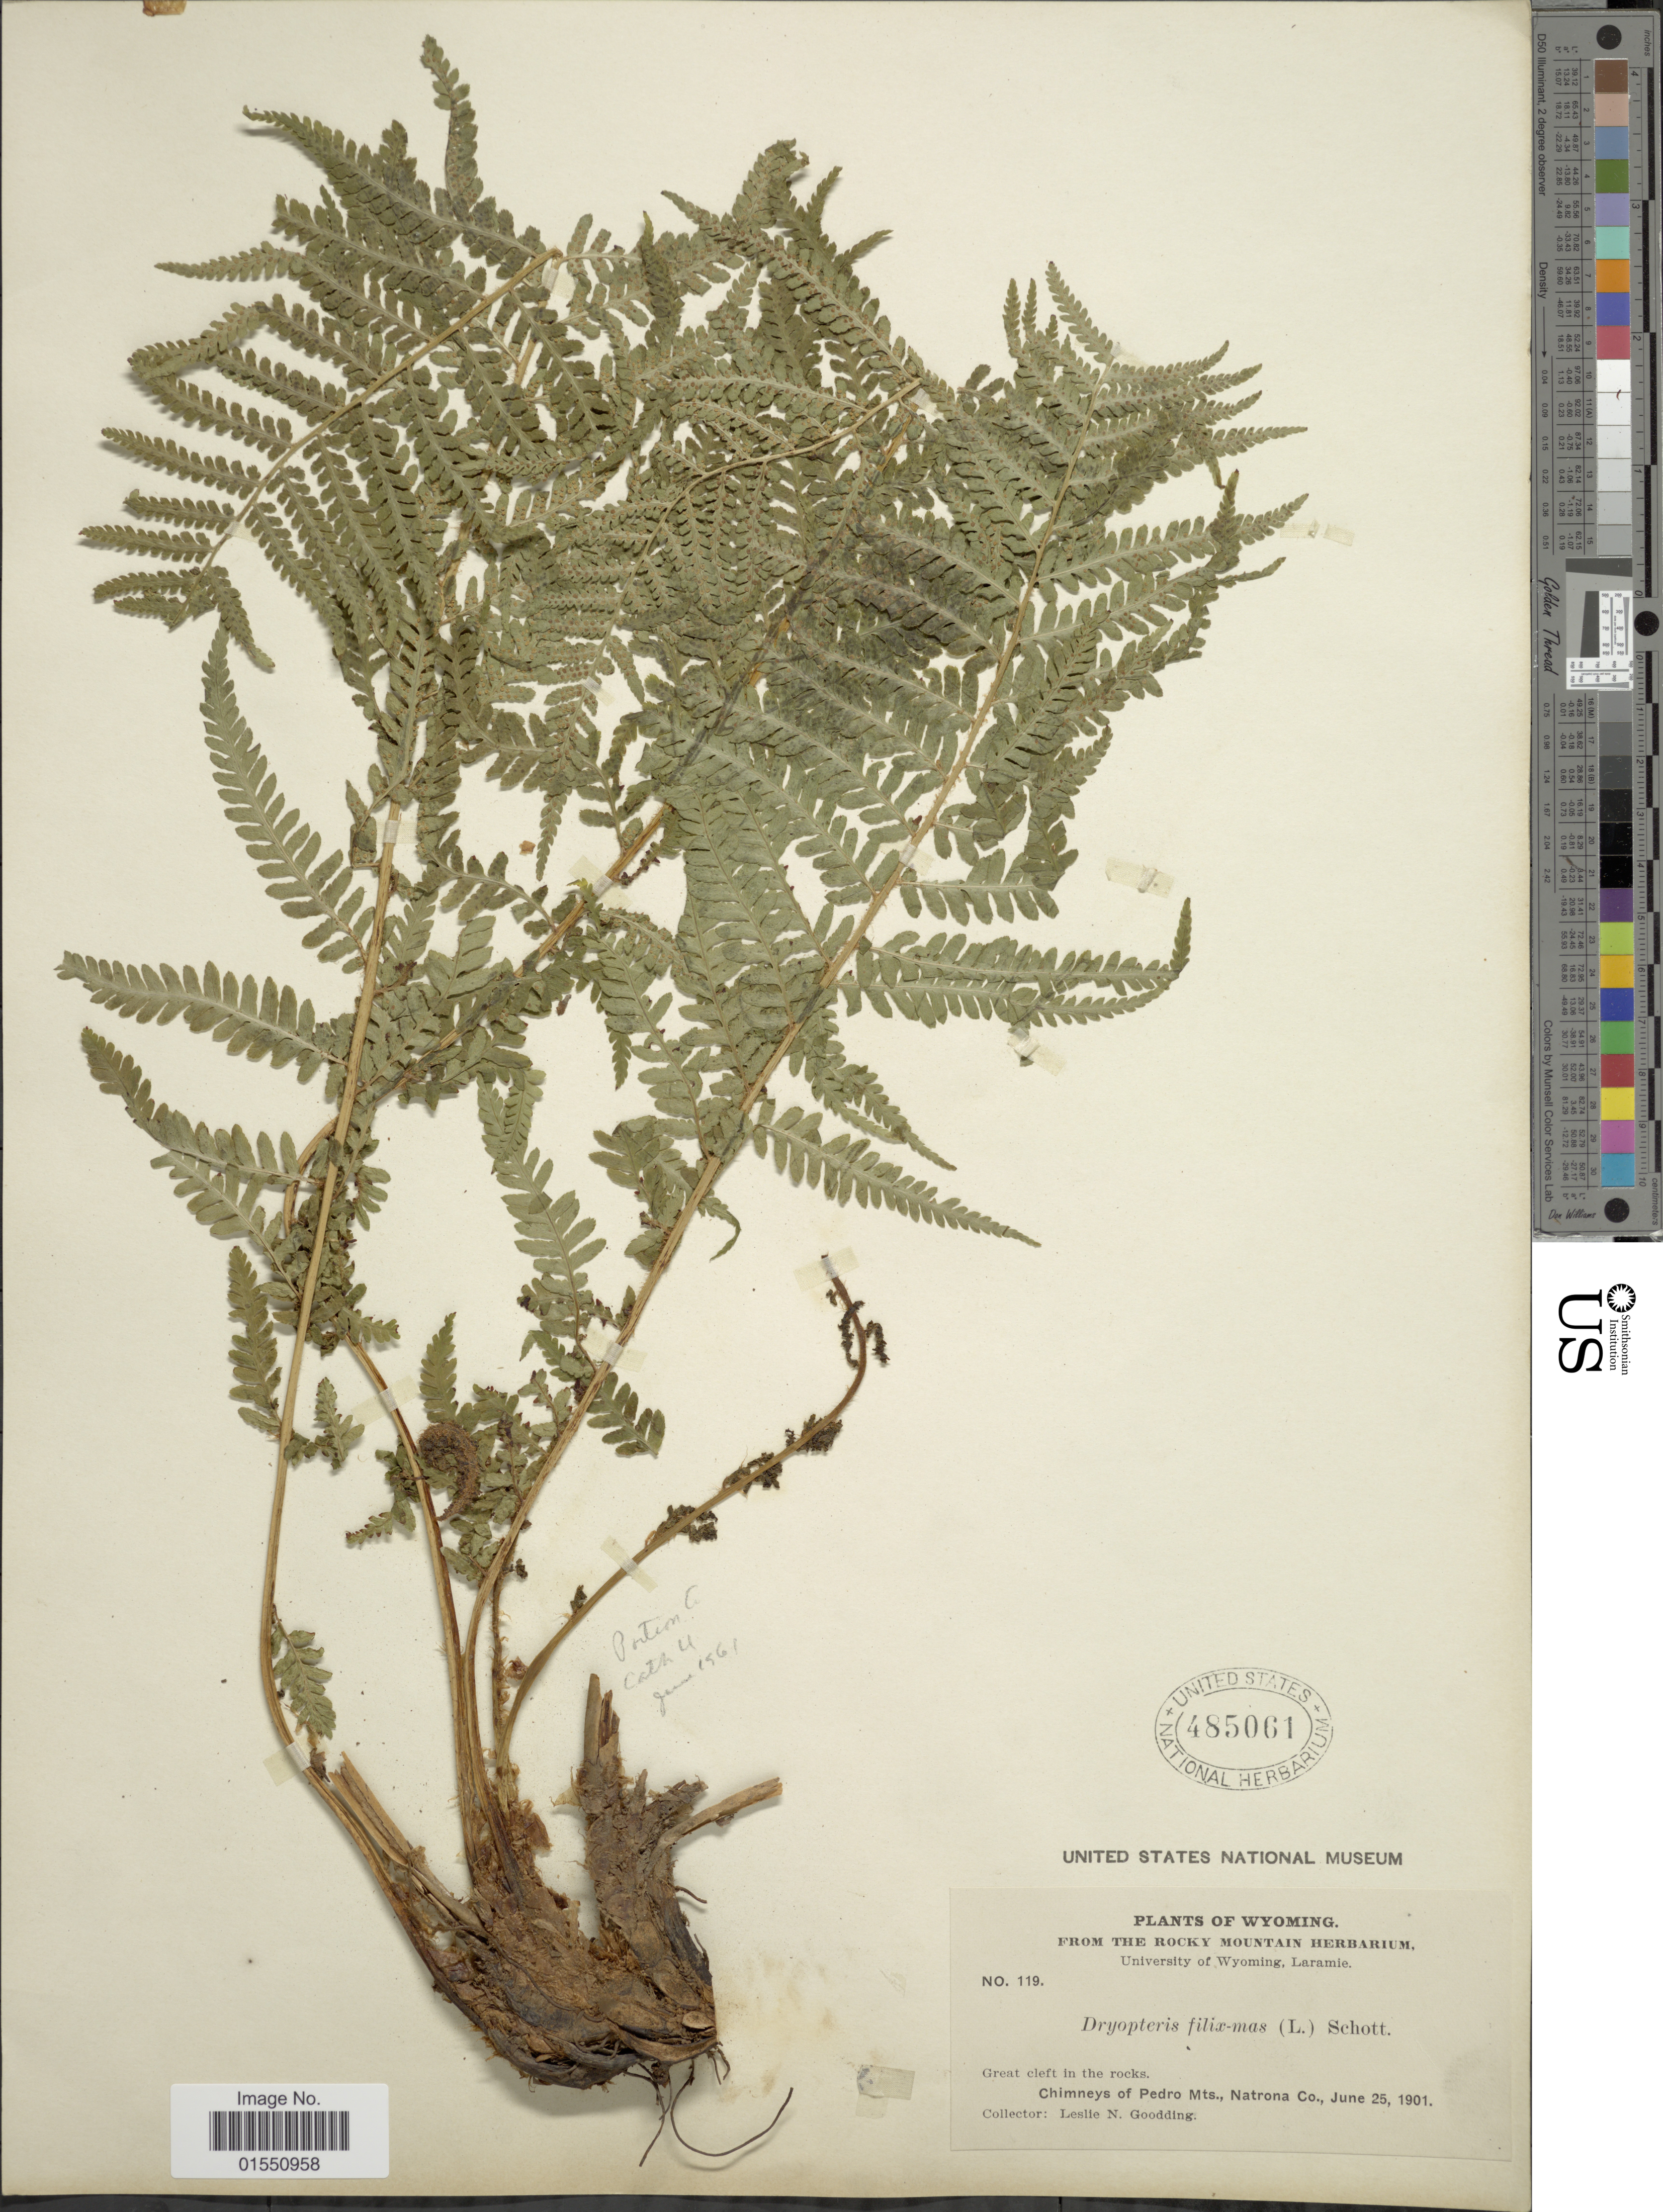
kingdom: Plantae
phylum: Tracheophyta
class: Polypodiopsida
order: Polypodiales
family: Dryopteridaceae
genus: Dryopteris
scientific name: Dryopteris filix-mas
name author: (L.) Schott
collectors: L. N. Goodding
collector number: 119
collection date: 1901-06-25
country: United States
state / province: Wyoming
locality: Chimneys of Pedro Mts., Natrona Co.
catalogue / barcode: US 485061